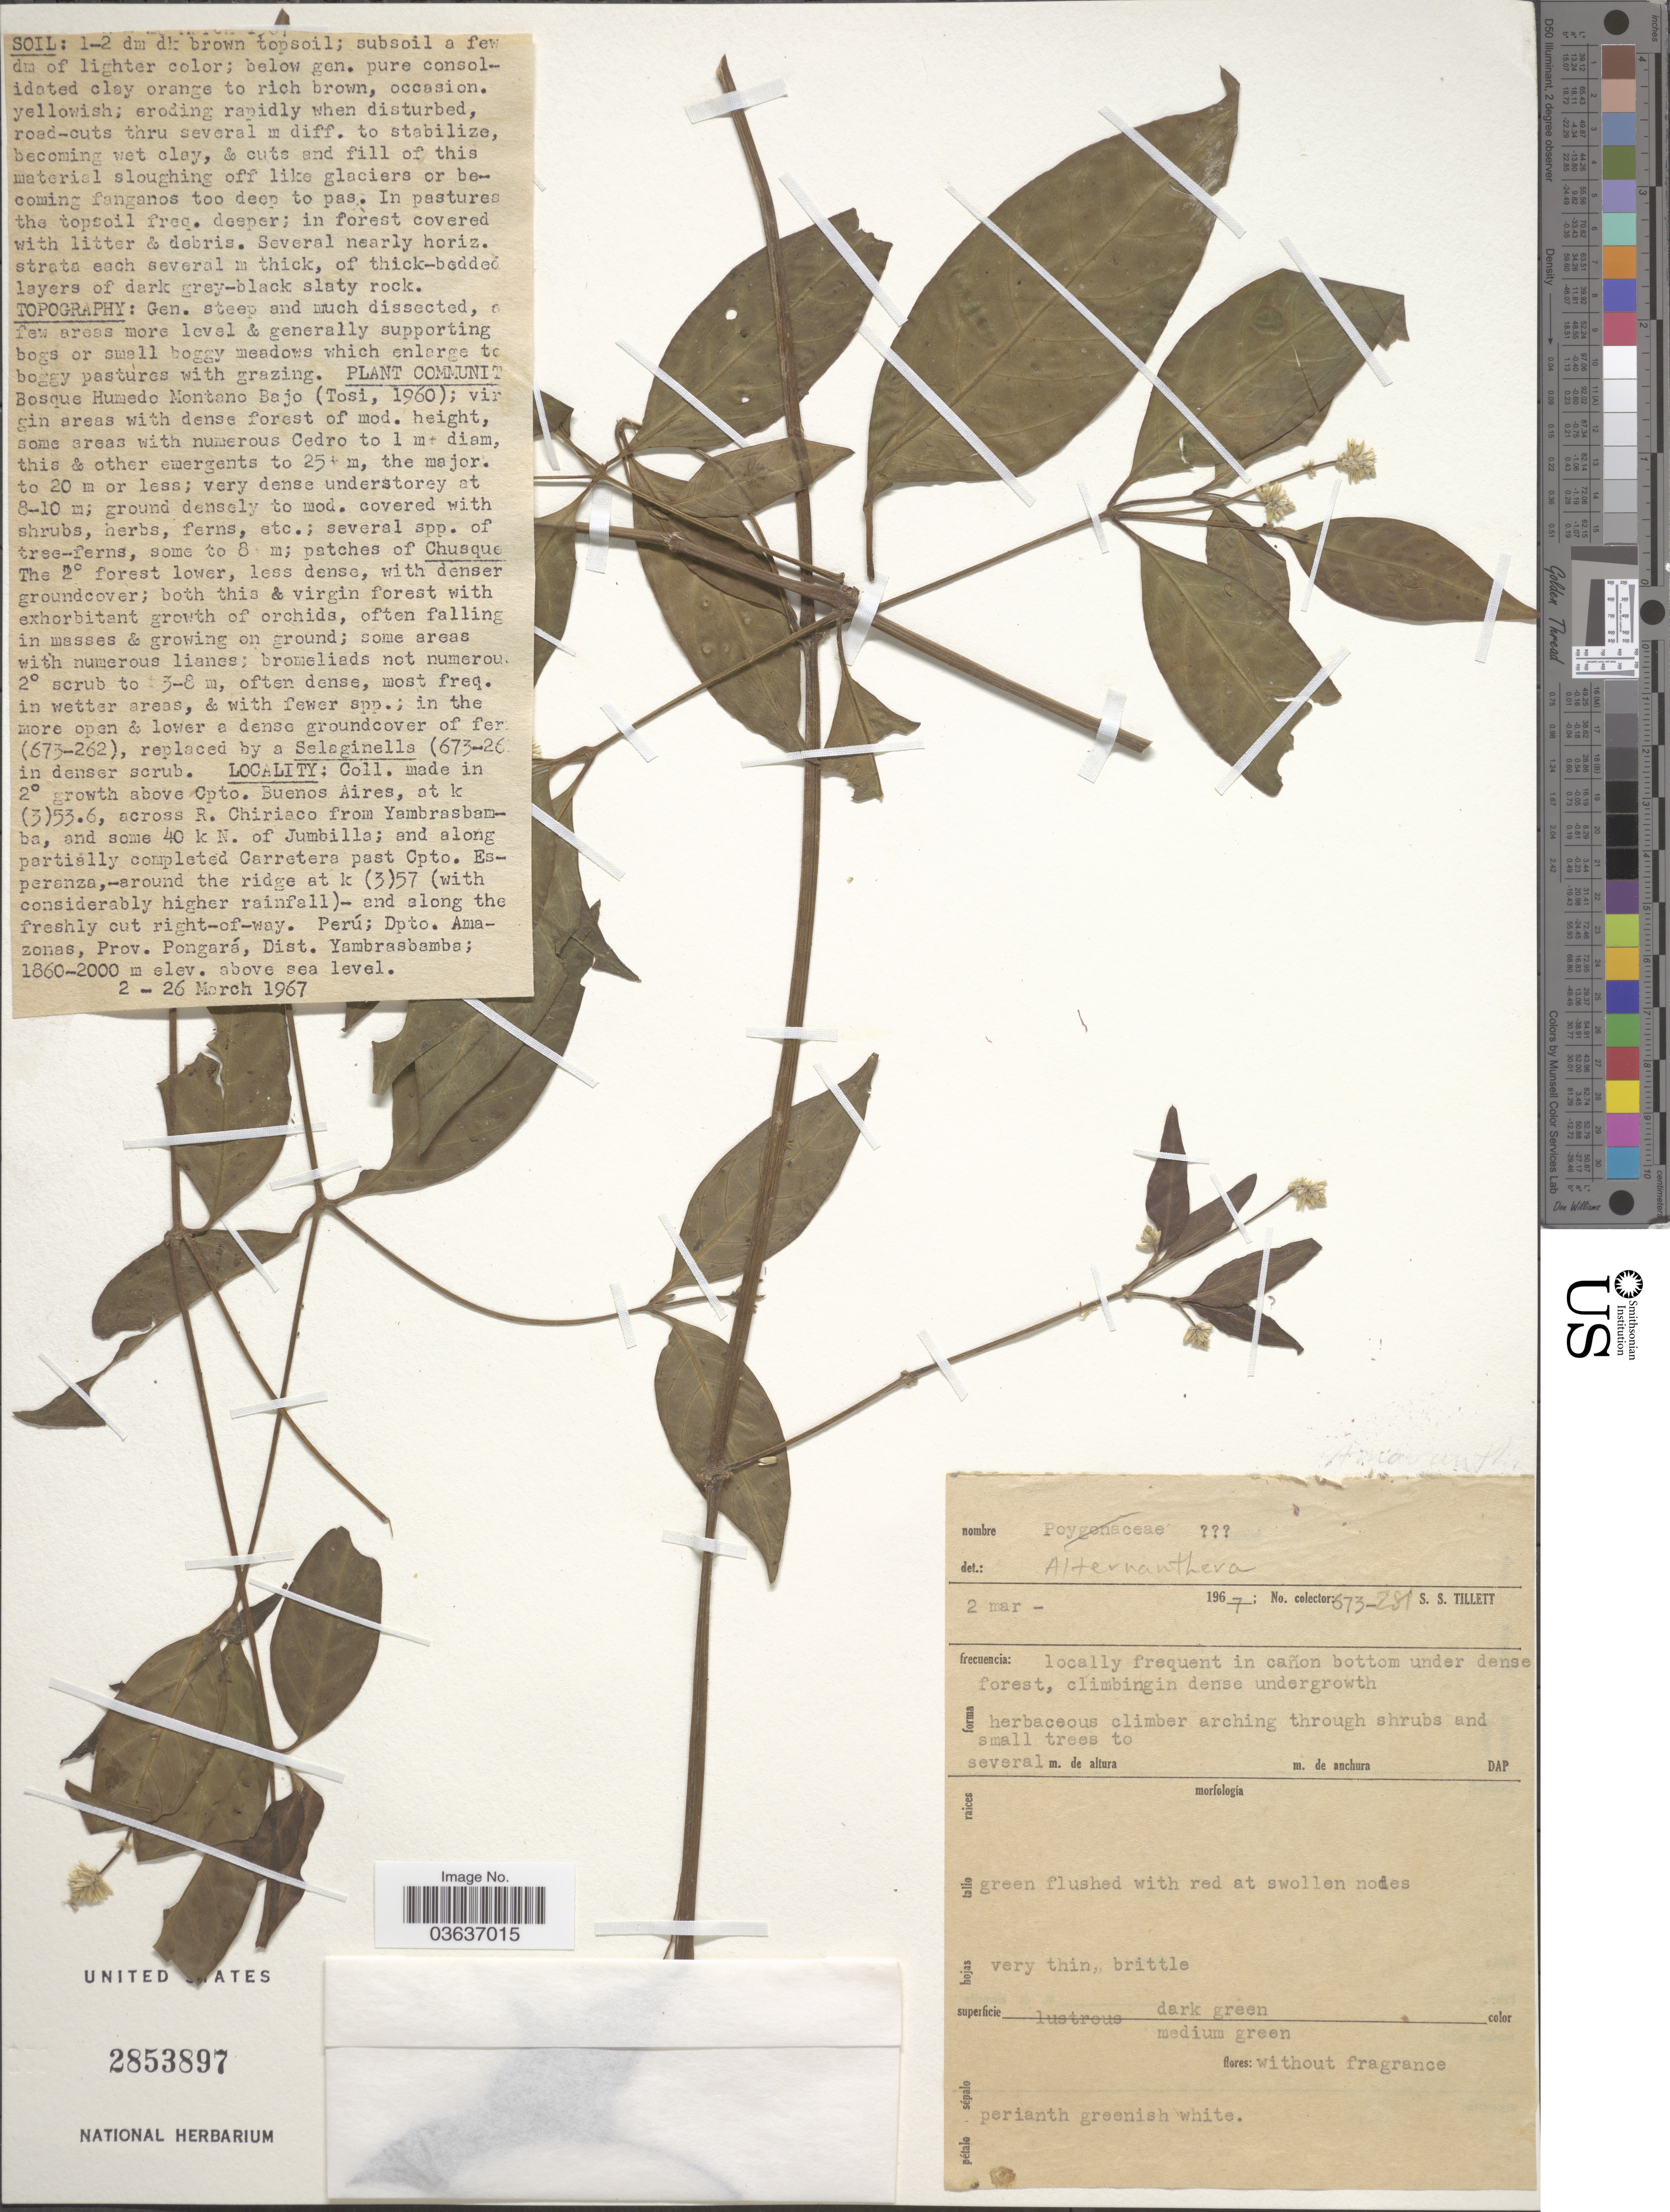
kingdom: Plantae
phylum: Tracheophyta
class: Magnoliopsida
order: Caryophyllales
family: Amaranthaceae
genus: Alternanthera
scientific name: Alternanthera sp.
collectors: S. S. Tillett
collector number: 673-281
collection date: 1967-03-02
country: Peru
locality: Made in 2° growth above Cpto. Buenos Aires, at k (3)53.6, across R. Chiraco from Yambrasbamba, and some 40 K N. of Jumbilla; and along partially completed Carretera past Cpto. Esperanza,-around the ridge at k (3)57. Perú; Dpto. Amazonas, Prov. Pongará, Dist. Yambrasbamba.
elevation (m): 1860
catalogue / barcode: US 2853897